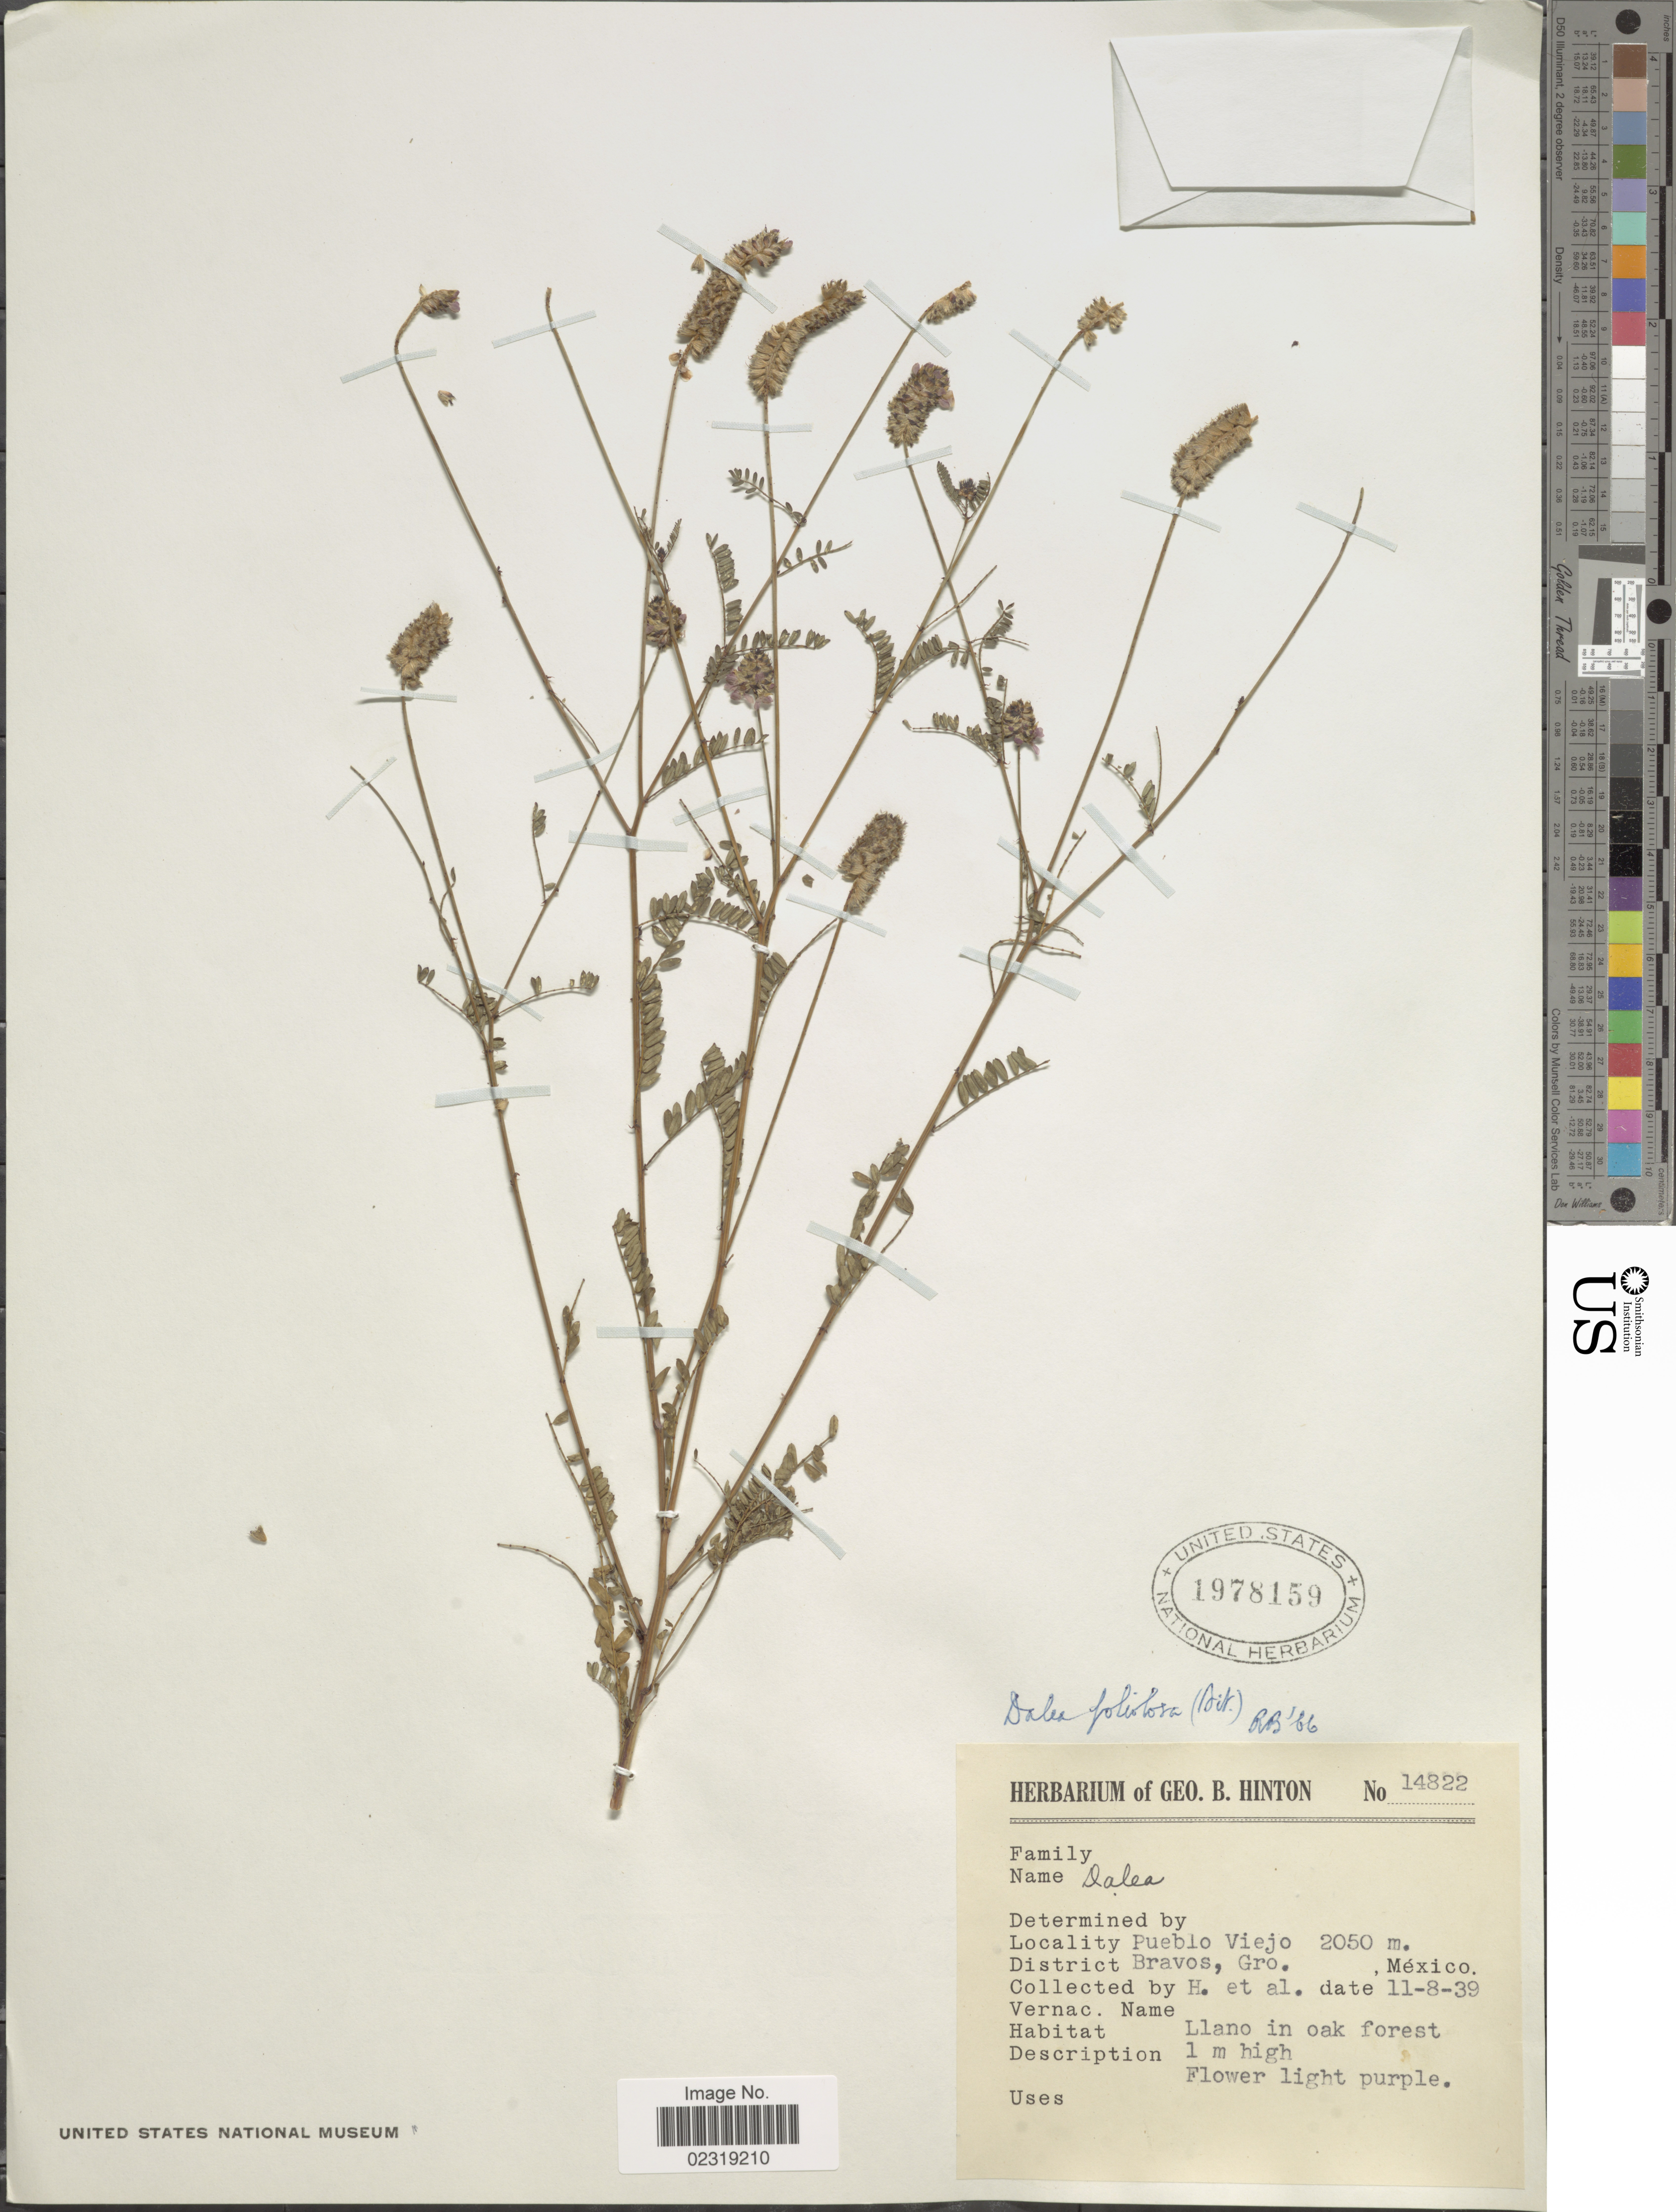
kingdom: Plantae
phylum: Tracheophyta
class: Magnoliopsida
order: Fabales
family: Fabaceae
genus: Dalea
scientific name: Dalea foliolosa var. citrina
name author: (Aiton) Barneby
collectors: G. B. Hinton & et al.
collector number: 14822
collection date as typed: Transcribed d/m/y: 8/11/39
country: Mexico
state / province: Guerrero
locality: Pueblo Viejo. District Bravos, Gro.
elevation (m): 2050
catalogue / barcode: US 1978159